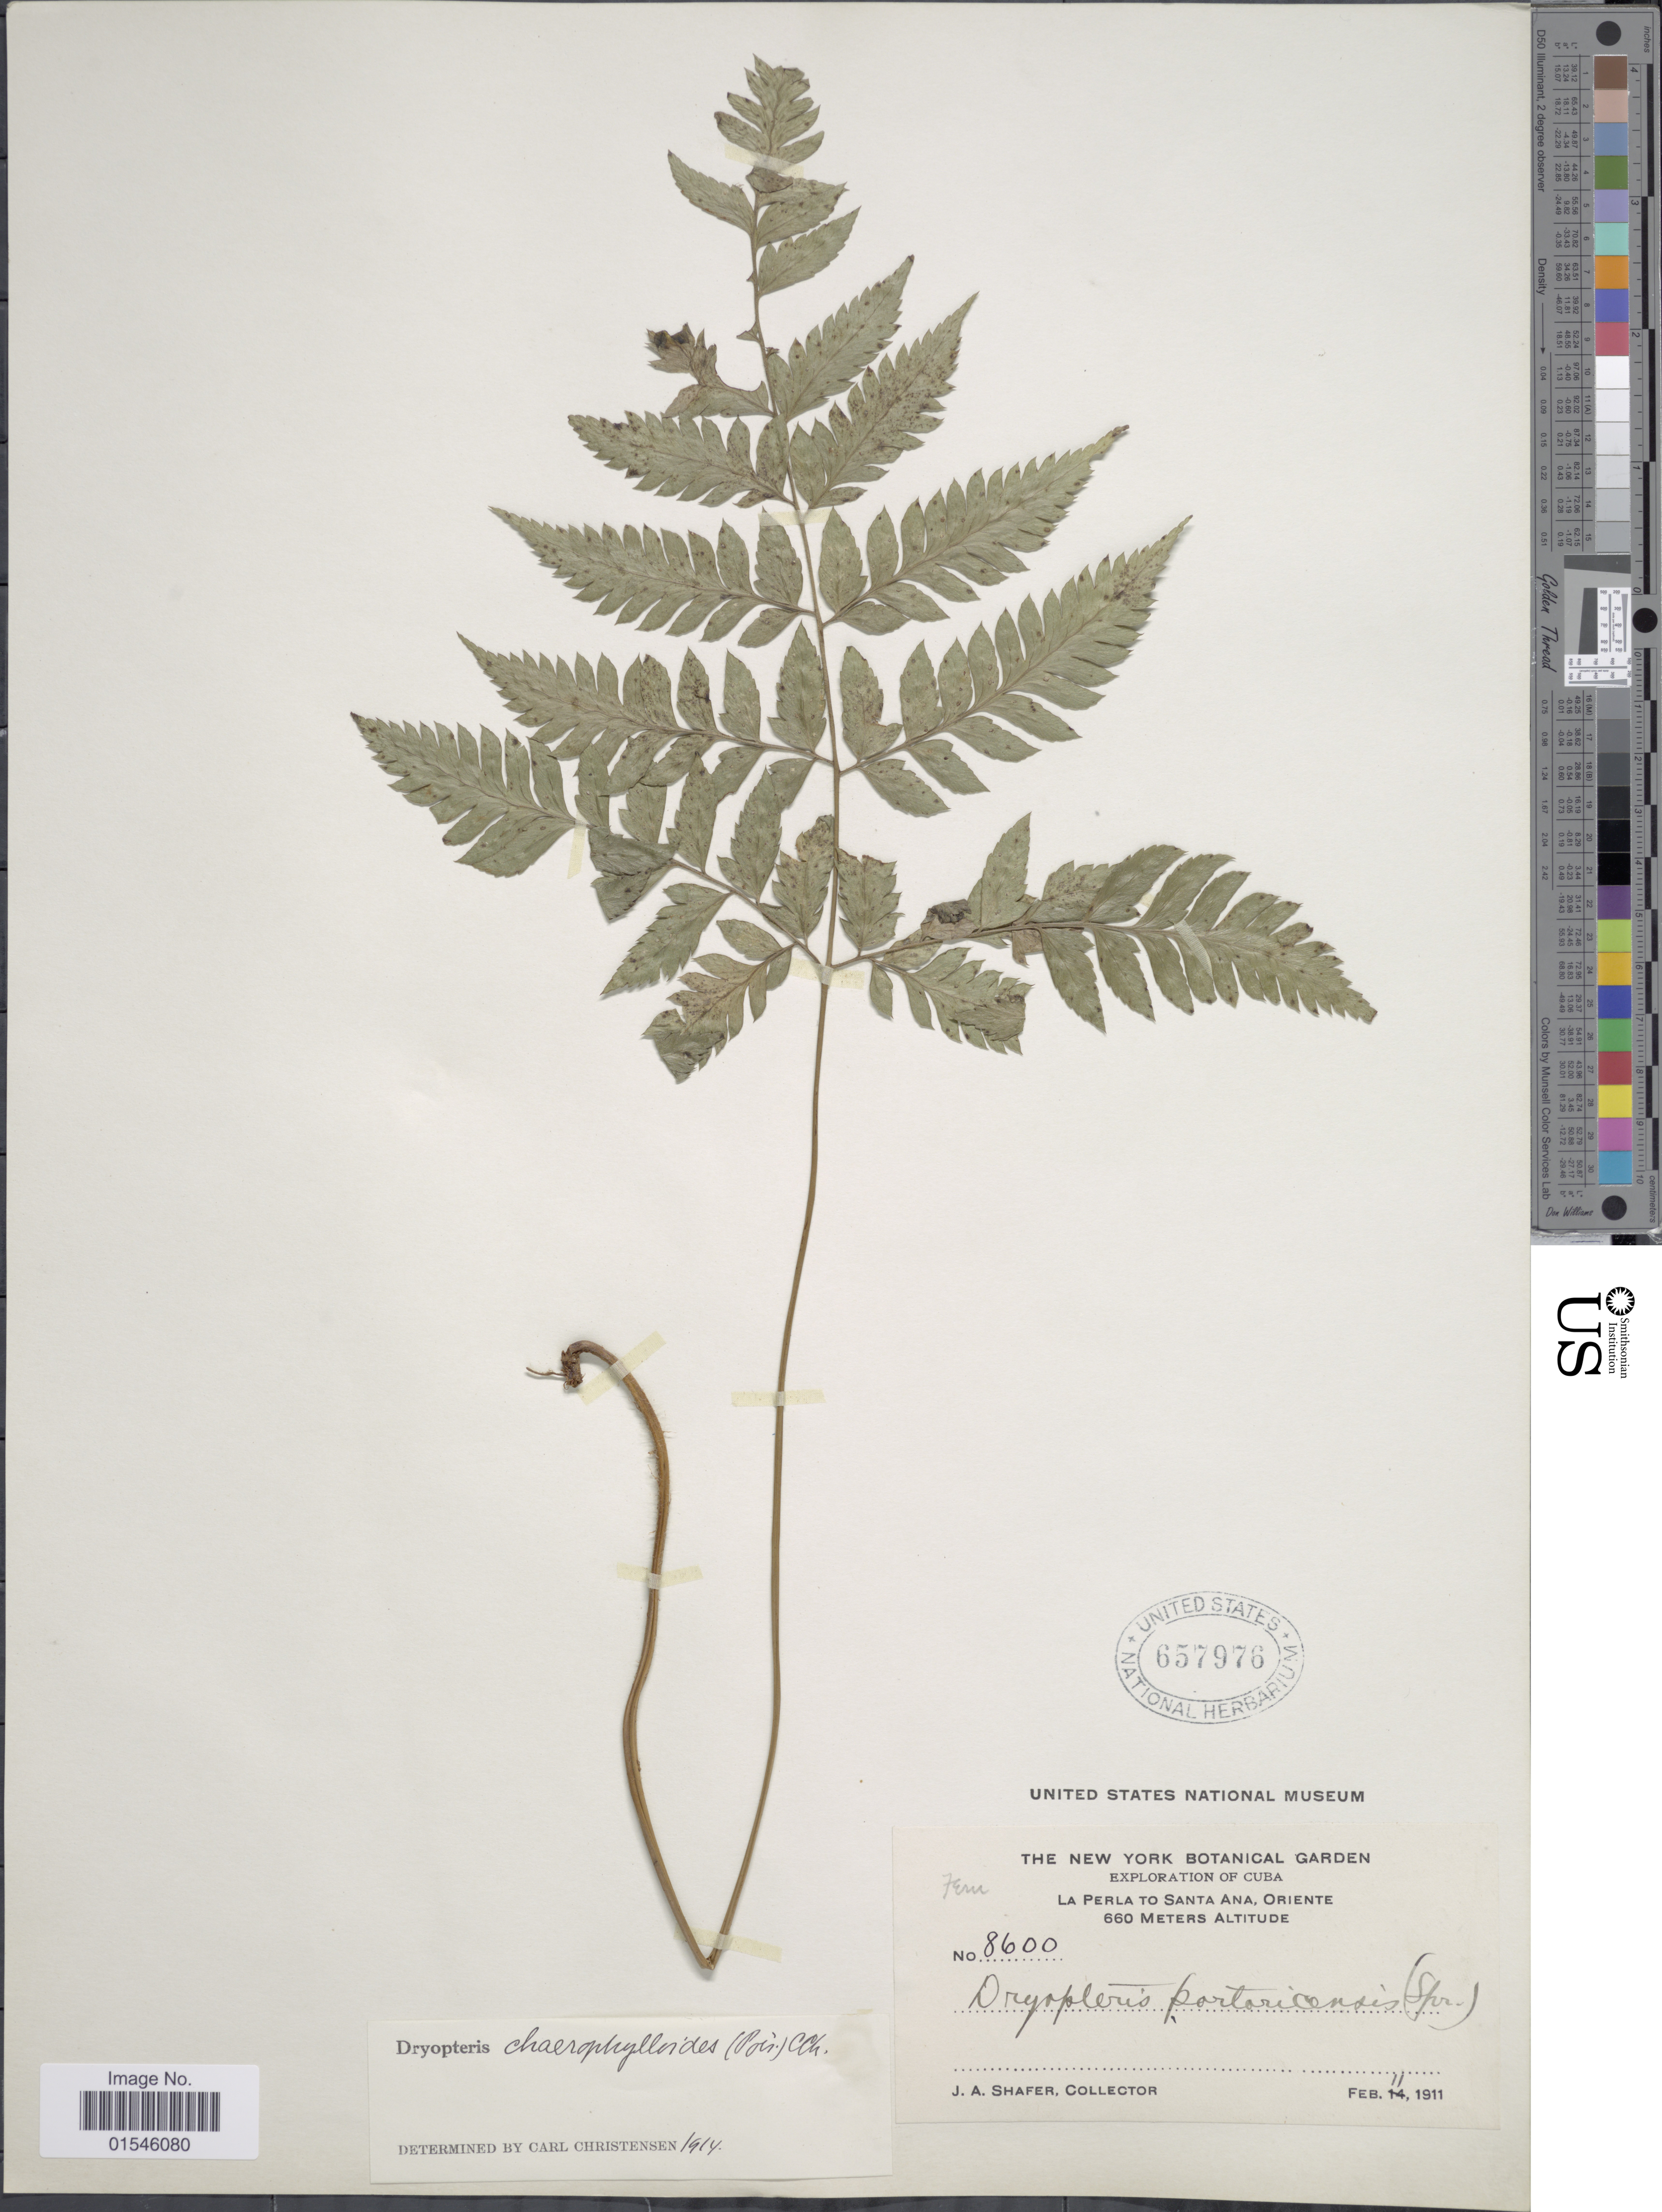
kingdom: Plantae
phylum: Tracheophyta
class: Polypodiopsida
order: Polypodiales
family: Dryopteridaceae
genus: Polystichopsis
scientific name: Polystichopsis chaerophylloides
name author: (Poir.) C.V. Morton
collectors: J. A. Shafer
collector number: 8600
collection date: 1911-02-11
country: Cuba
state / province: Oriente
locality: La Perla o Santa Ana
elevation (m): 660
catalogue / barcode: US 657976